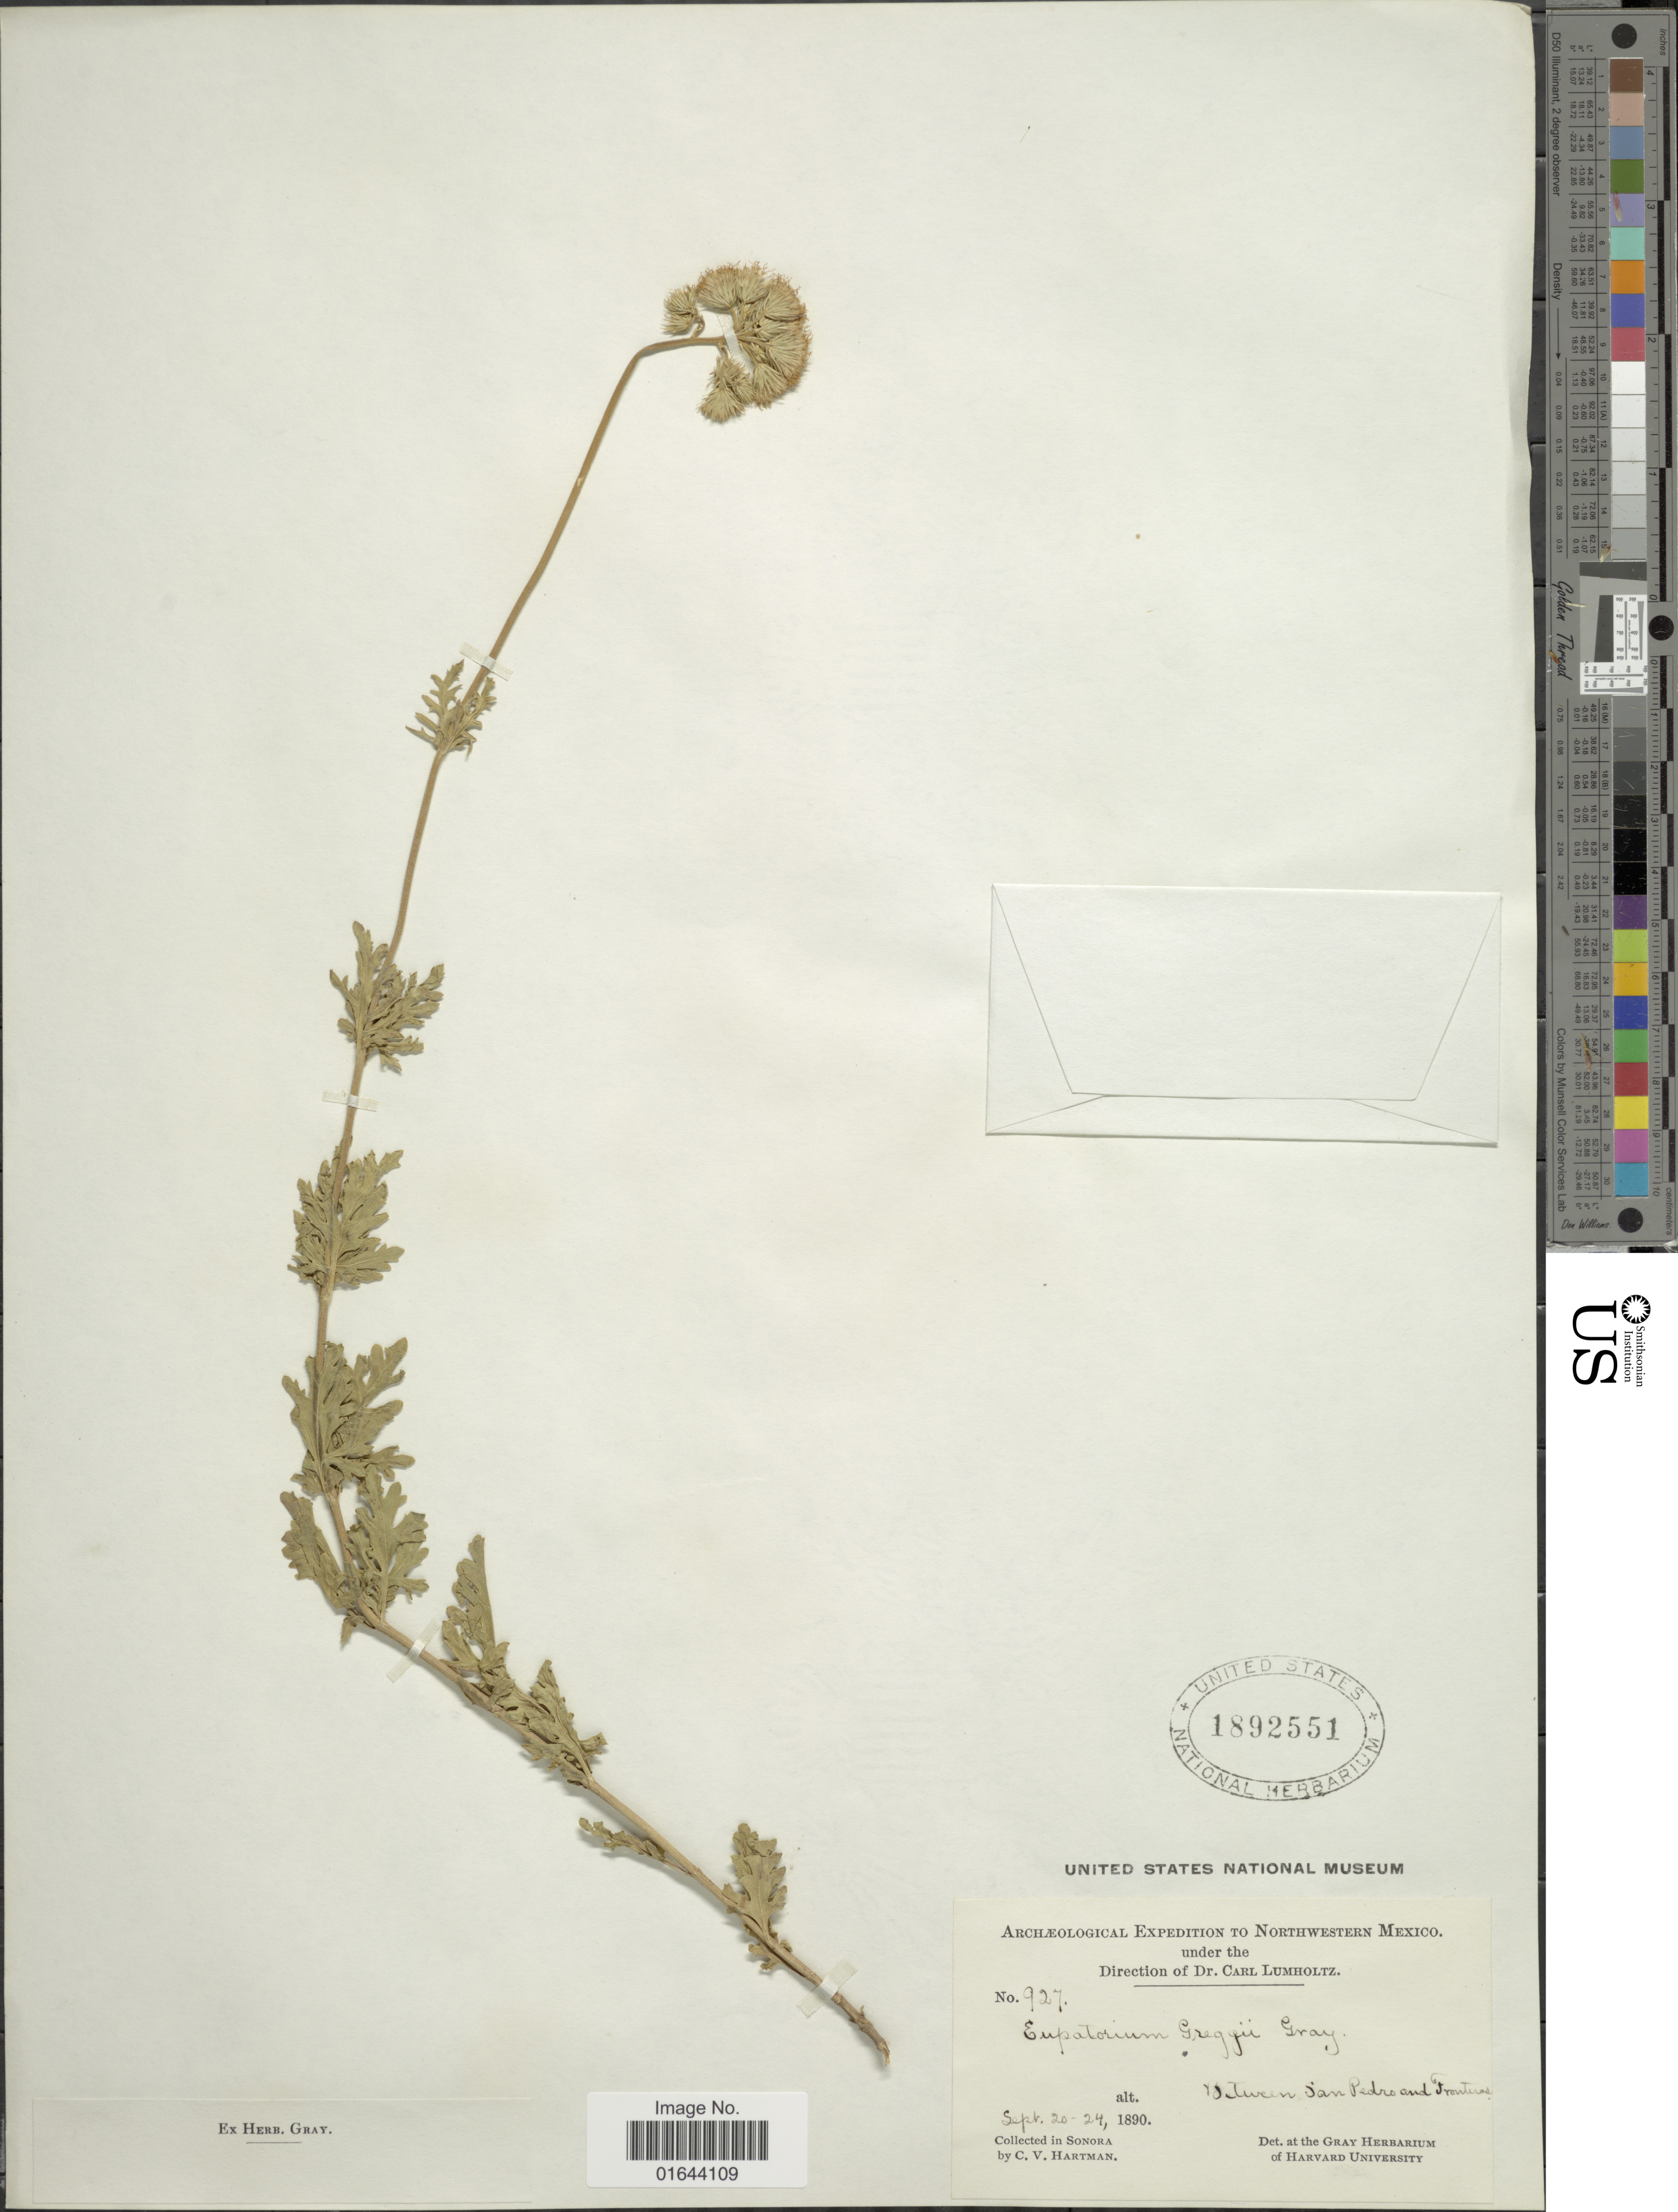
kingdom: Plantae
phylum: Tracheophyta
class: Magnoliopsida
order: Asterales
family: Asteraceae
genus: Conoclinium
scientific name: Conoclinium greggii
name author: (A. Gray) Small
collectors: C. V. Hartman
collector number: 927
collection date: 1890-09-20/1890-09-24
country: Mexico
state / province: Sonora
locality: Sonora. Between San Pedro and Fronteras.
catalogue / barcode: US 1892551